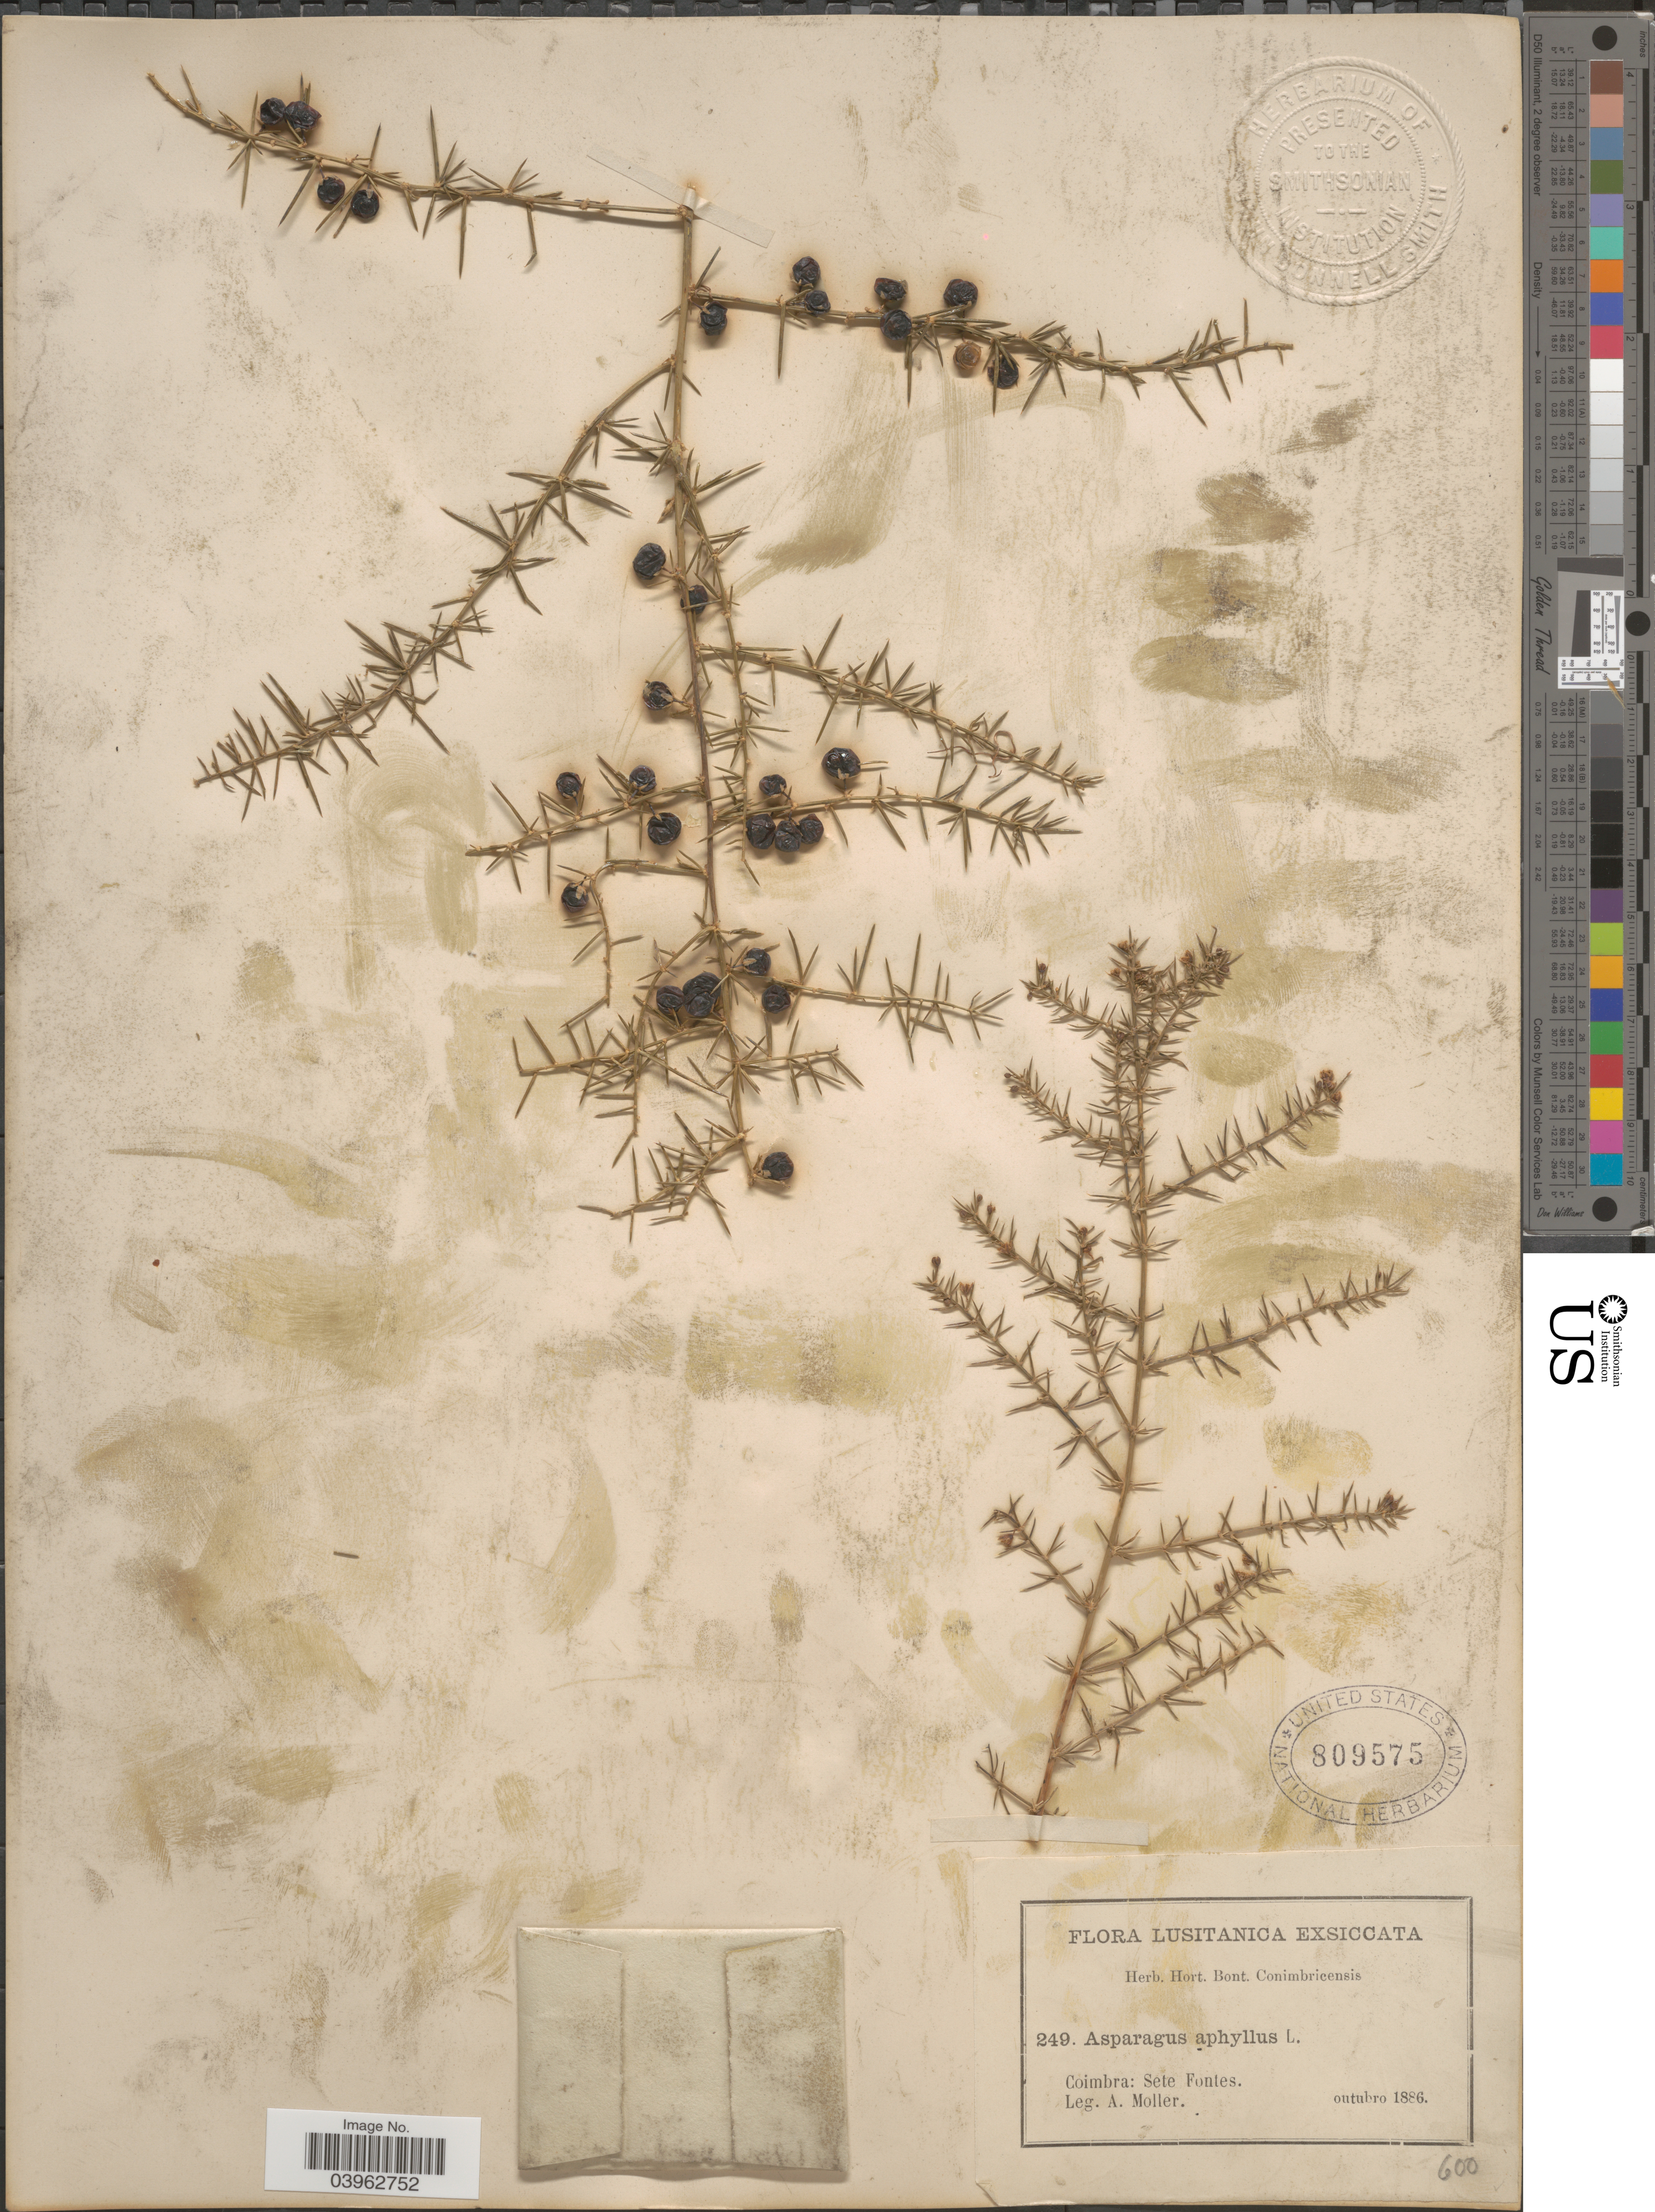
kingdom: Plantae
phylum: Tracheophyta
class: Liliopsida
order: Asparagales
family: Asparagaceae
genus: Asparagus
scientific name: Asparagus aphyllus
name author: L.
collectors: A. Moller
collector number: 249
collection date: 1886-10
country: Portugal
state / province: Coimbra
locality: Lusitanica. Sete Fontes.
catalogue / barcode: US 809575